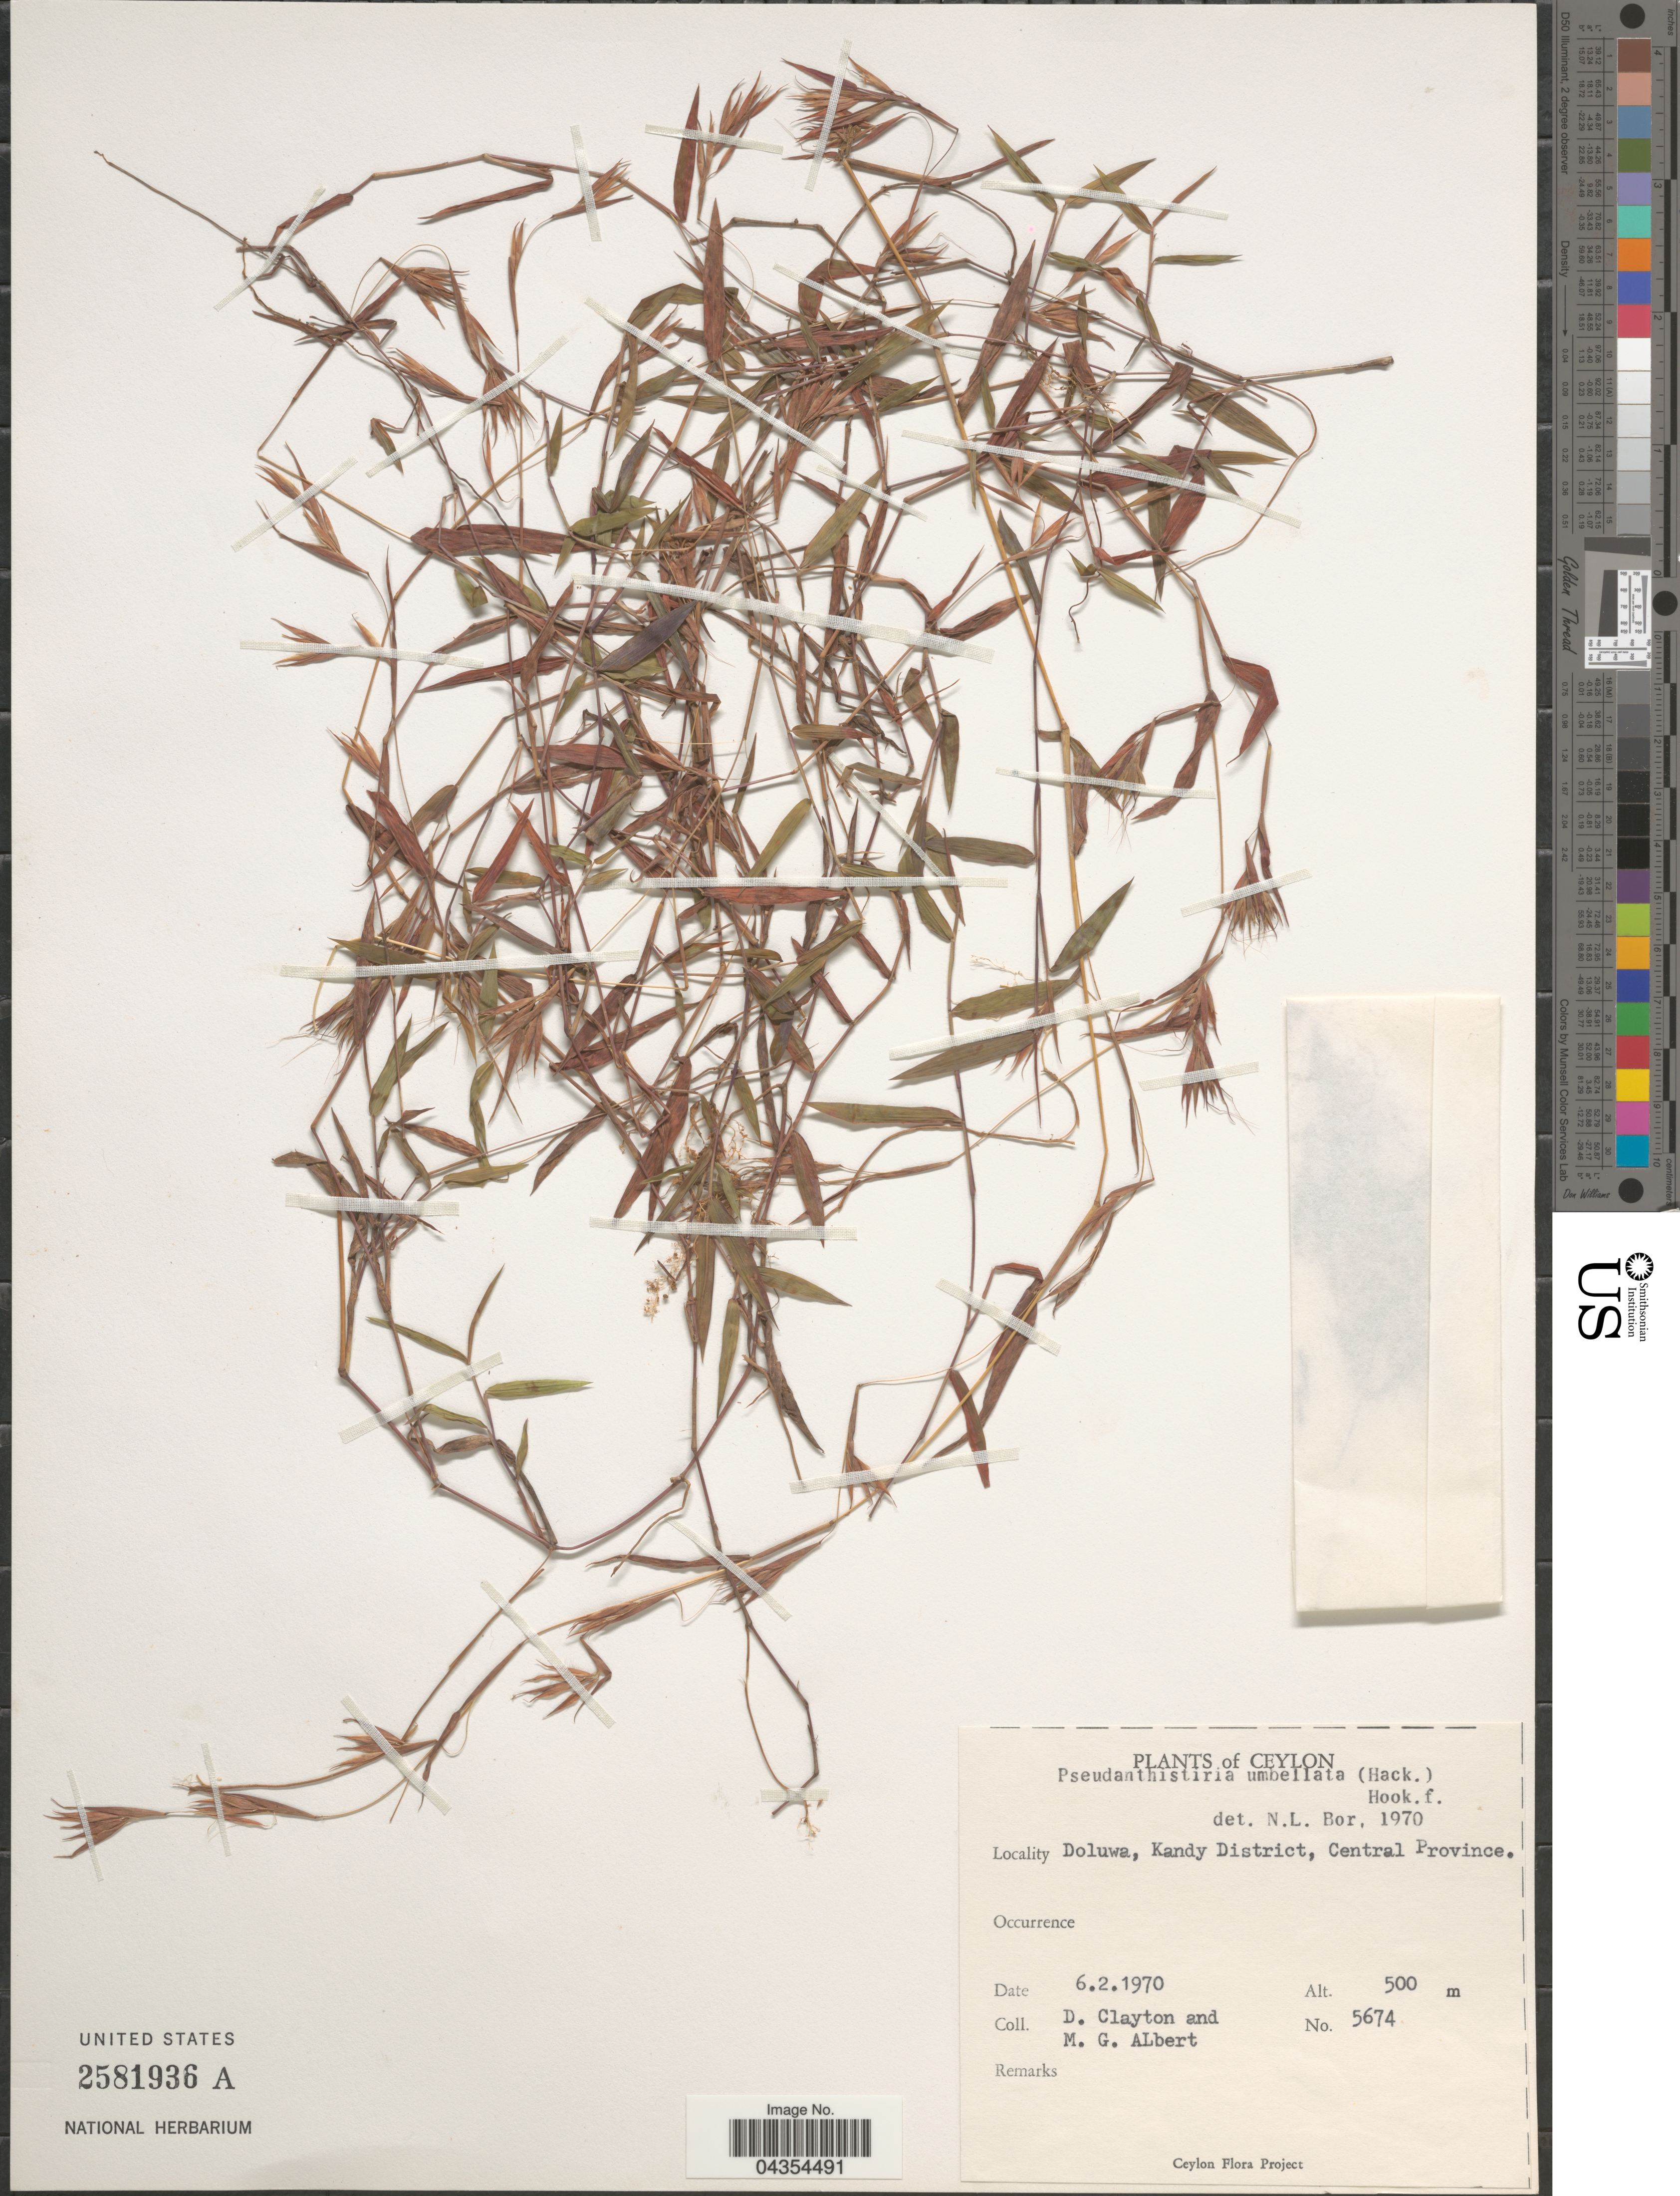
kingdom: Plantae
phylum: Tracheophyta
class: Liliopsida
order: Poales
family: Poaceae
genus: Pseudanthistiria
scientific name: Pseudanthistiria umbellata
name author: Hook. f.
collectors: D. Clayton & M. G. Albert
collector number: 5674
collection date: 1970-02-06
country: Sri Lanka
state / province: Central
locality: Ceylon. Doluwa, Kandy District.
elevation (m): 500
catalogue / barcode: US 2581936A